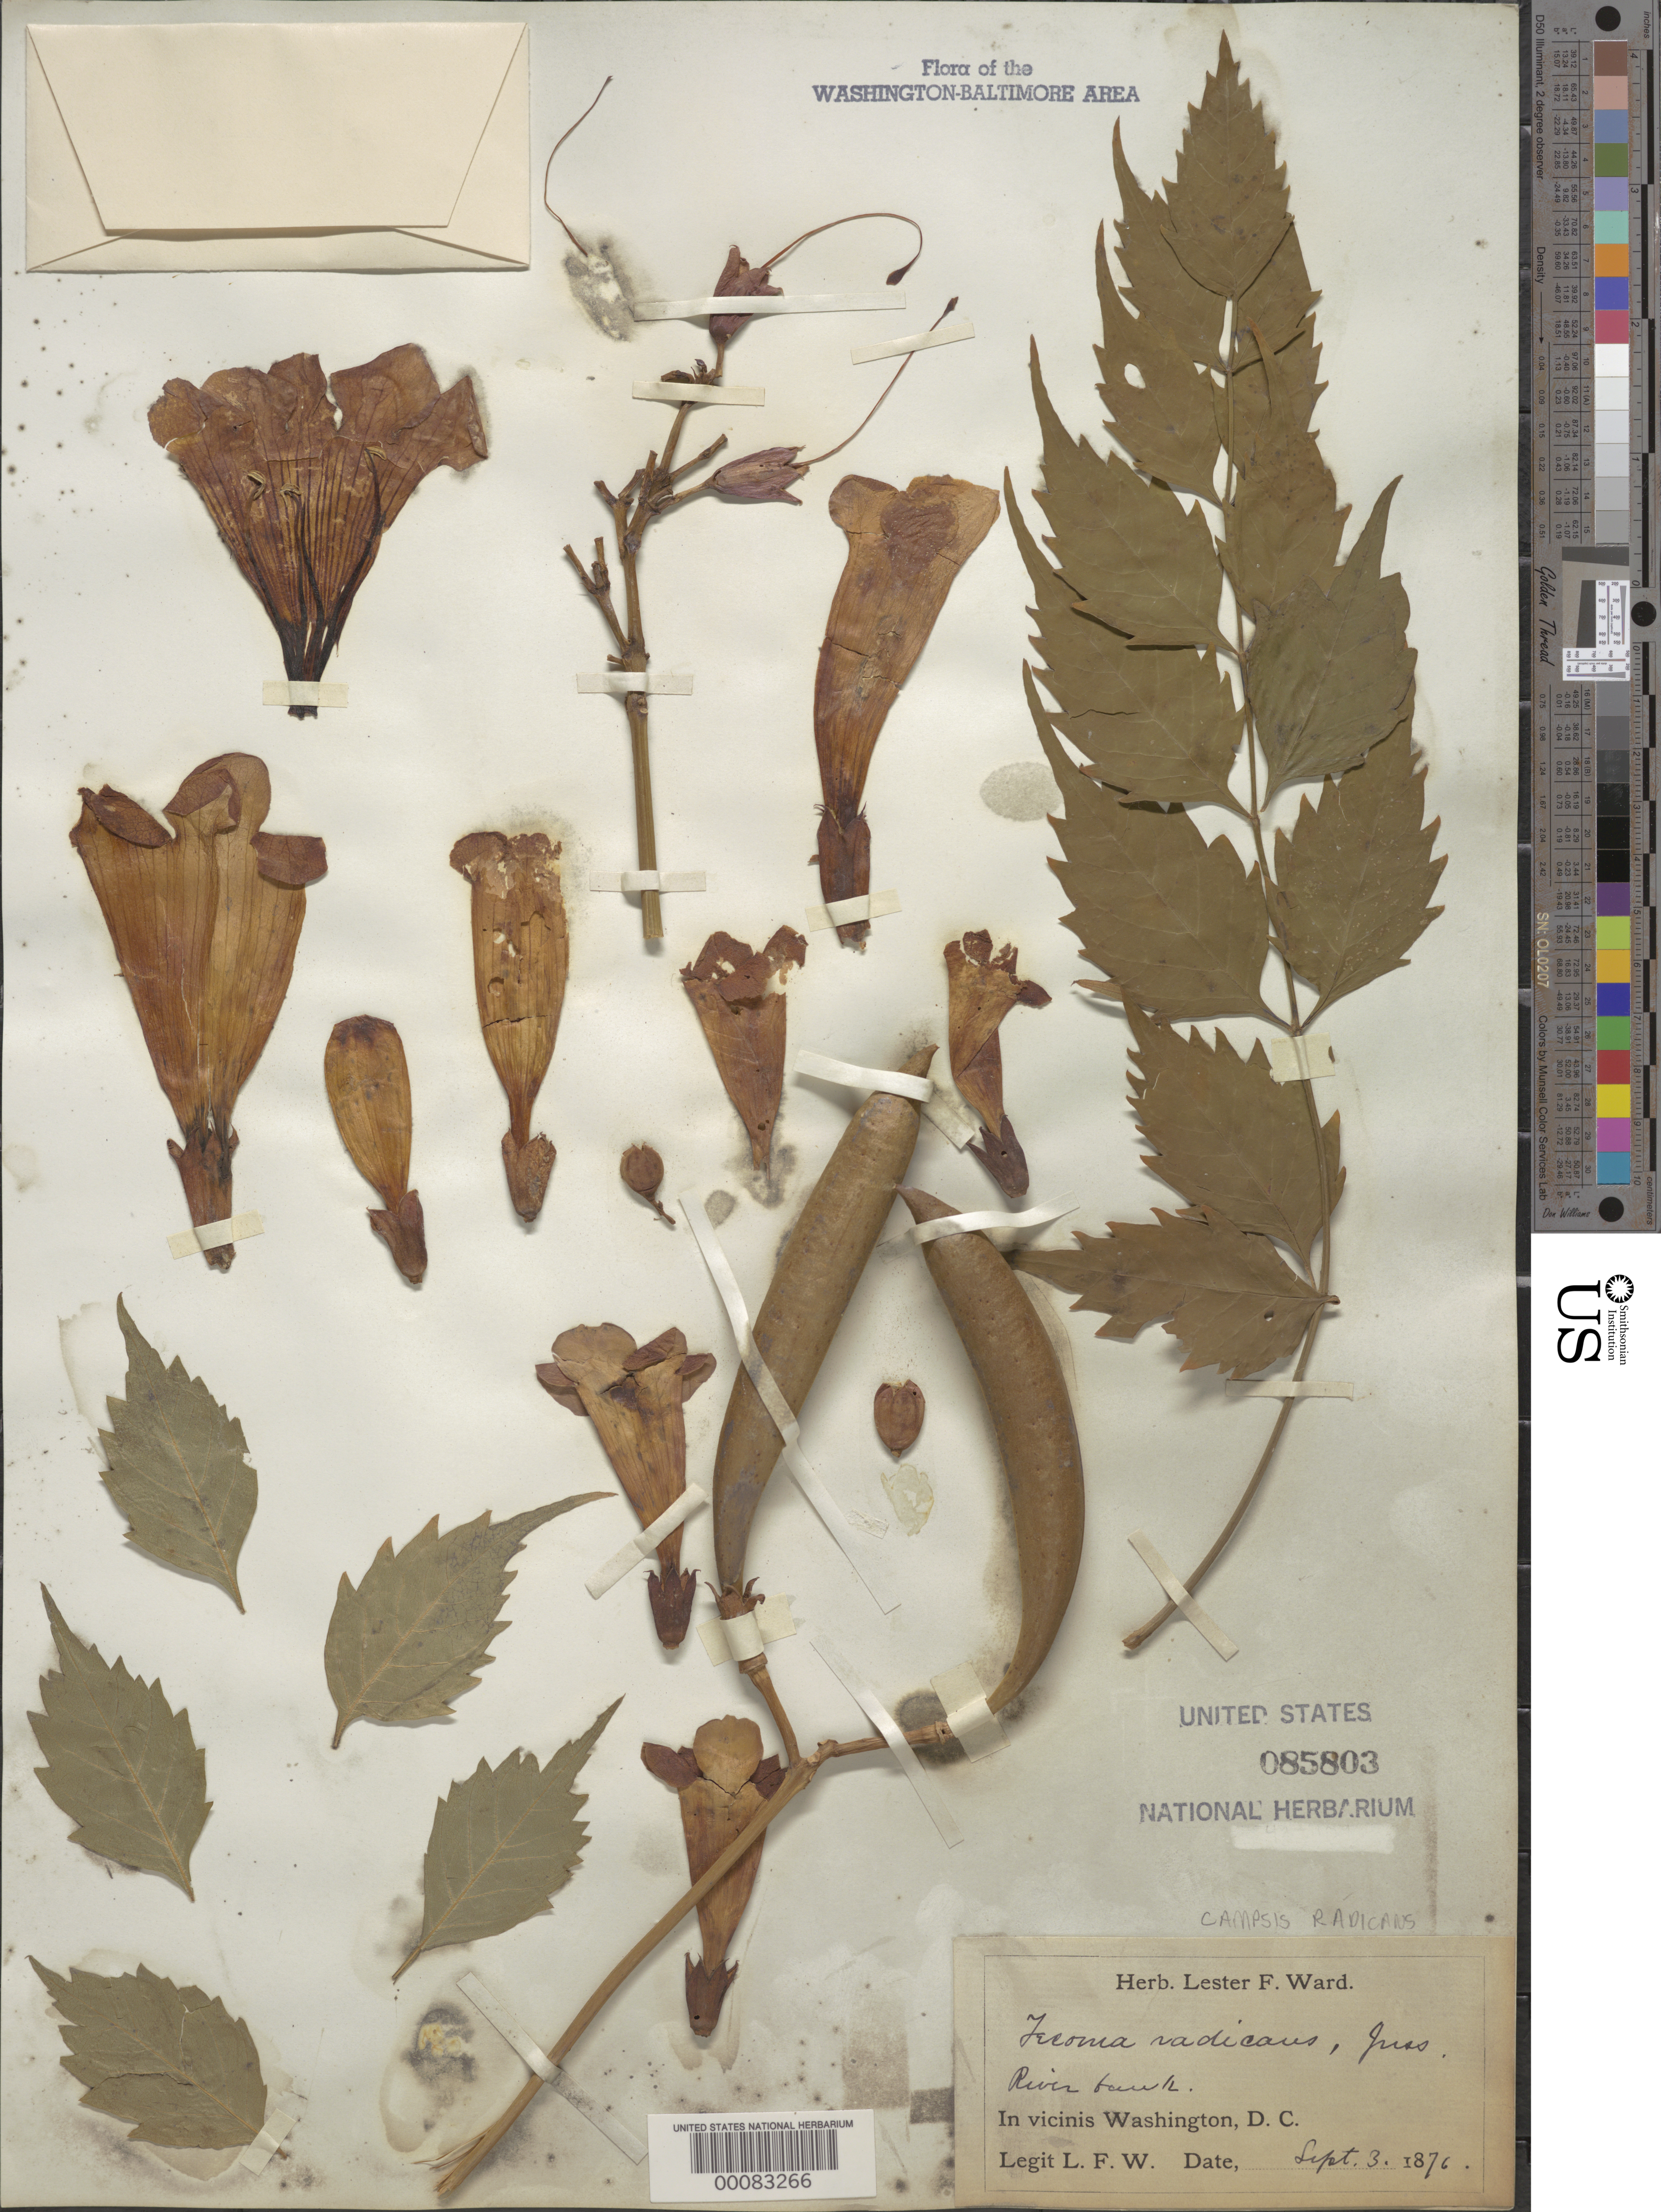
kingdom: Plantae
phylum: Tracheophyta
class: Magnoliopsida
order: Lamiales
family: Bignoniaceae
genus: Campsis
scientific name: Campsis radicans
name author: (L.) Seem.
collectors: L. F. Ward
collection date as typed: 03 Sep 1876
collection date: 1876-09-03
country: United States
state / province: District of Columbia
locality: Washington DC Area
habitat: River bank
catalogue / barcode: US 85803